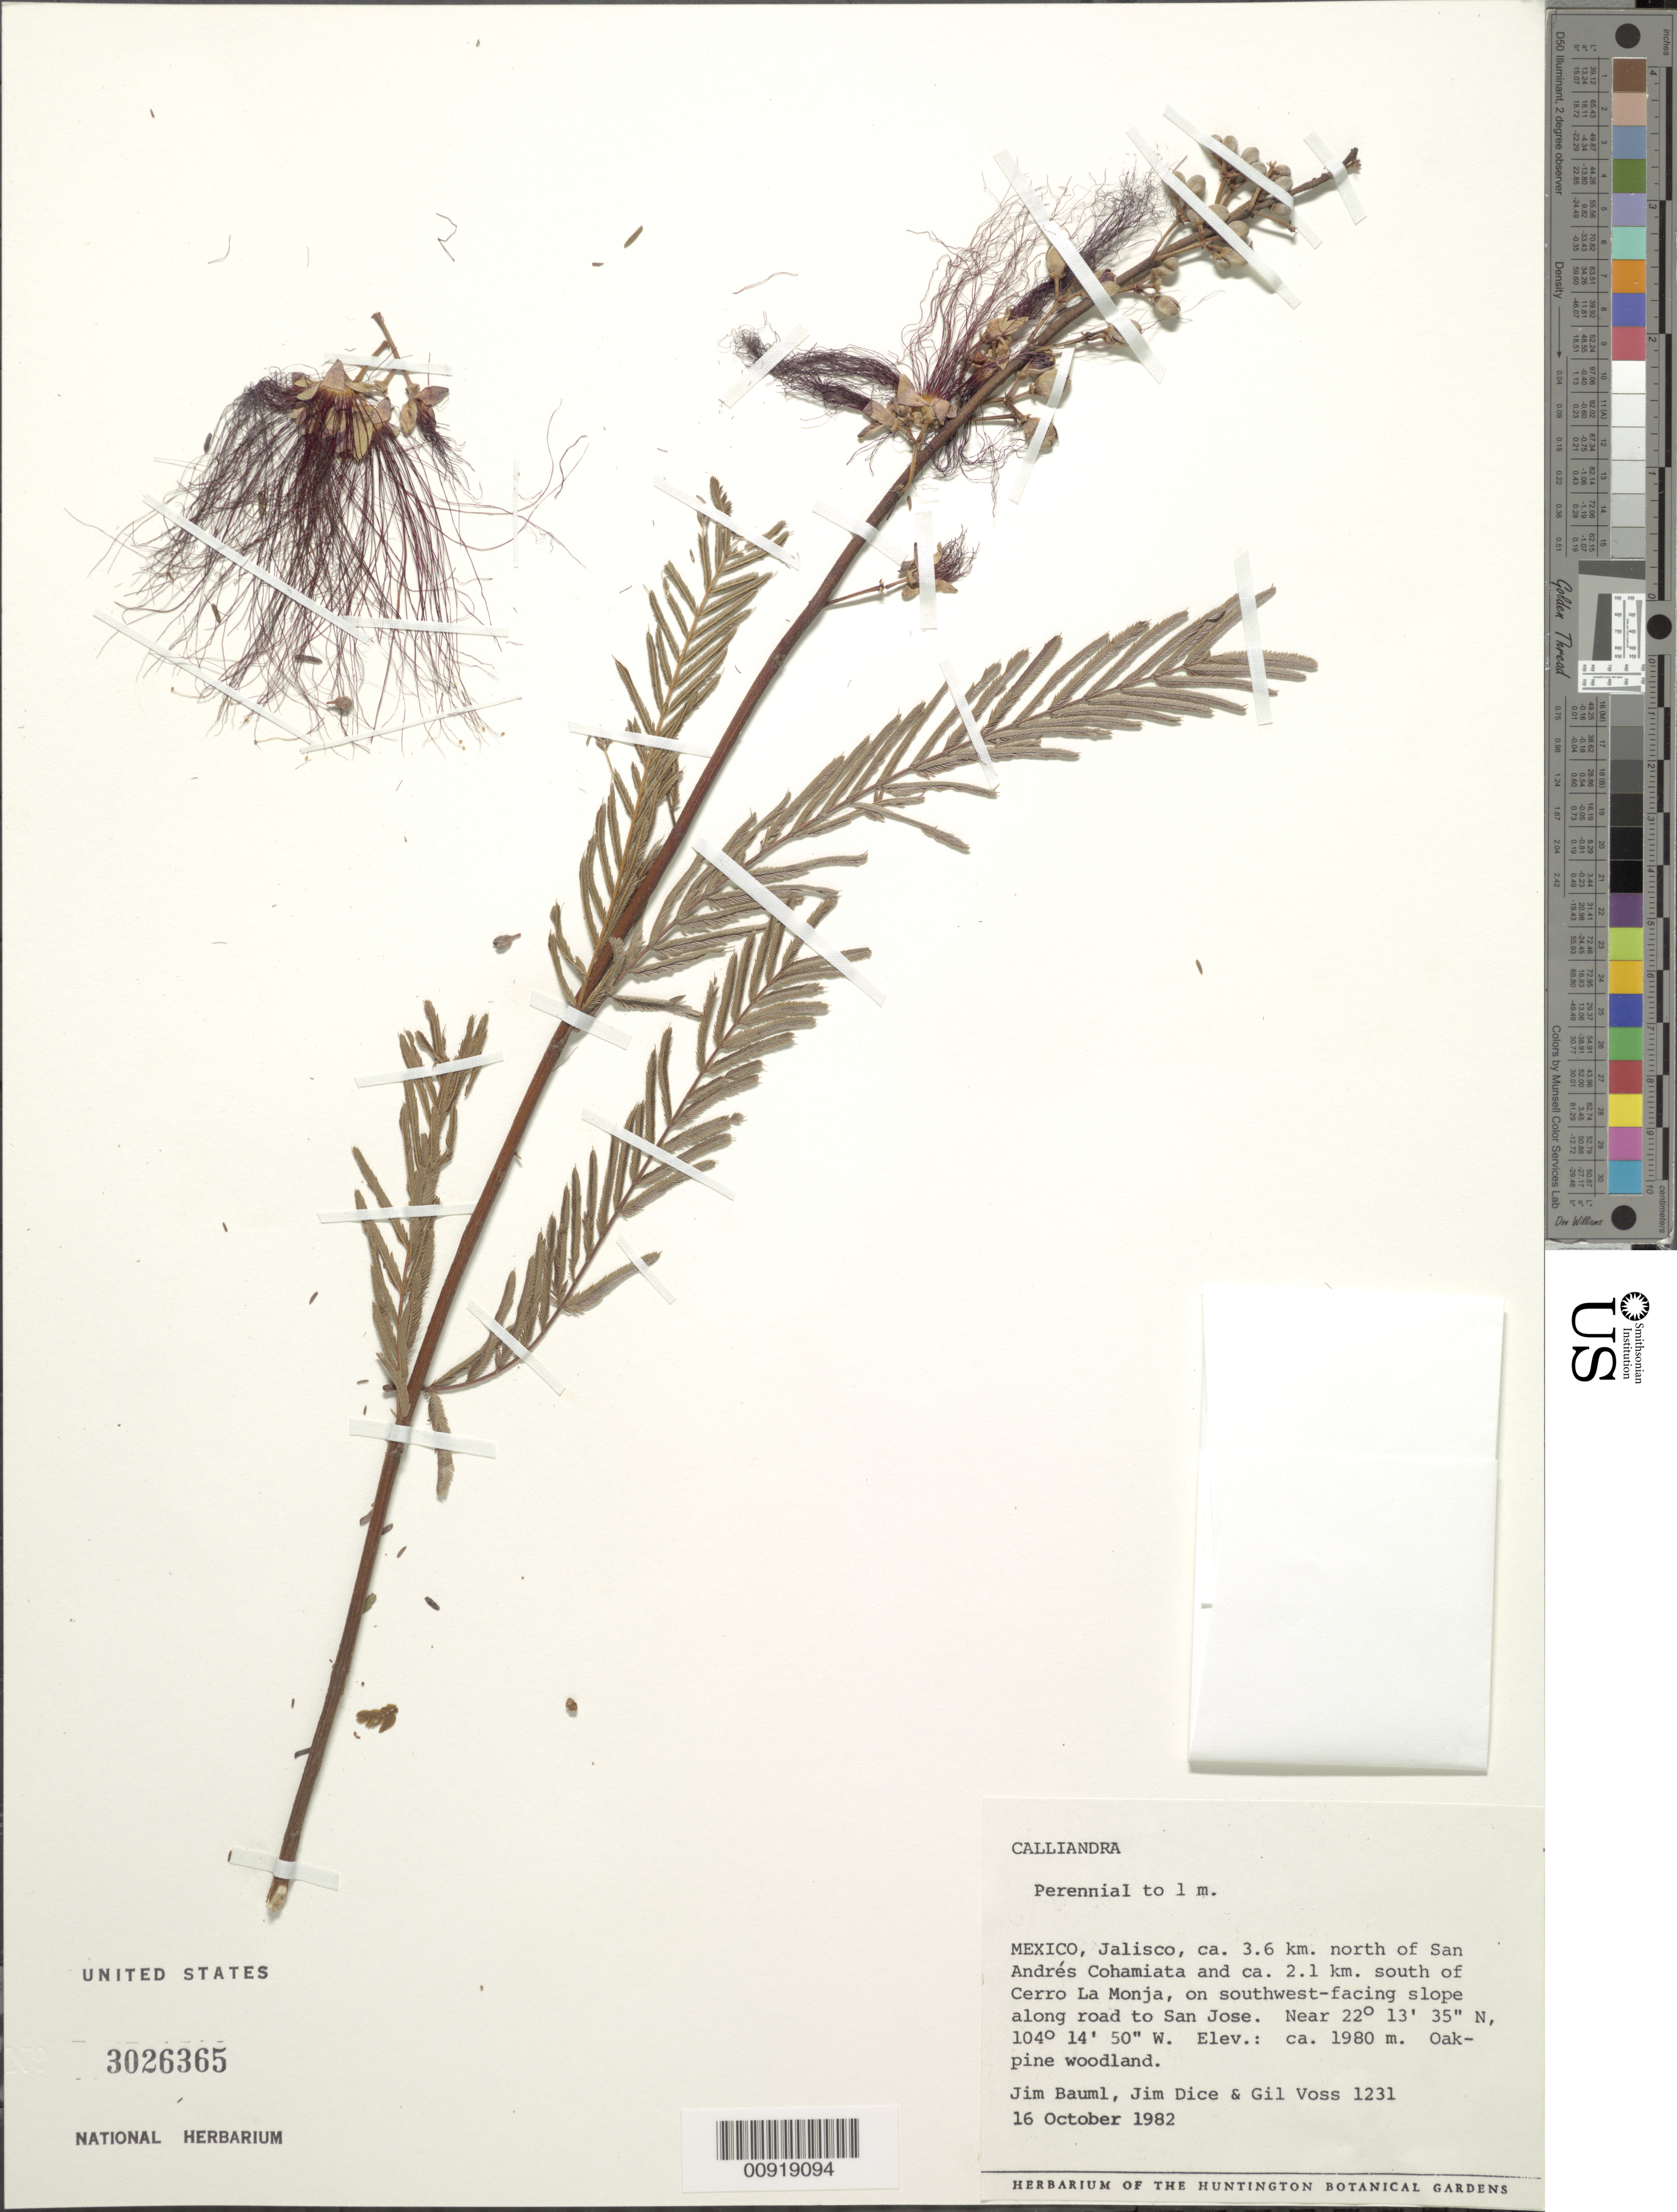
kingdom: Plantae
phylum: Tracheophyta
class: Magnoliopsida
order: Fabales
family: Fabaceae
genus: Calliandra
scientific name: Calliandra sp.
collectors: J. Bauml, J. Dice & G. Voss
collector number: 1231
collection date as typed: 16 Oct 1982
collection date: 1982-10-16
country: Mexico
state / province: Jalisco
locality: Jalisco, ca. 3.6 km. north of San Andrés Cohamiata and ca. 2.1 km. south of Cerro La Monja, on southwest-facing slope along road to San José.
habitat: Oak-pine woodland.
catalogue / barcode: US 3026365